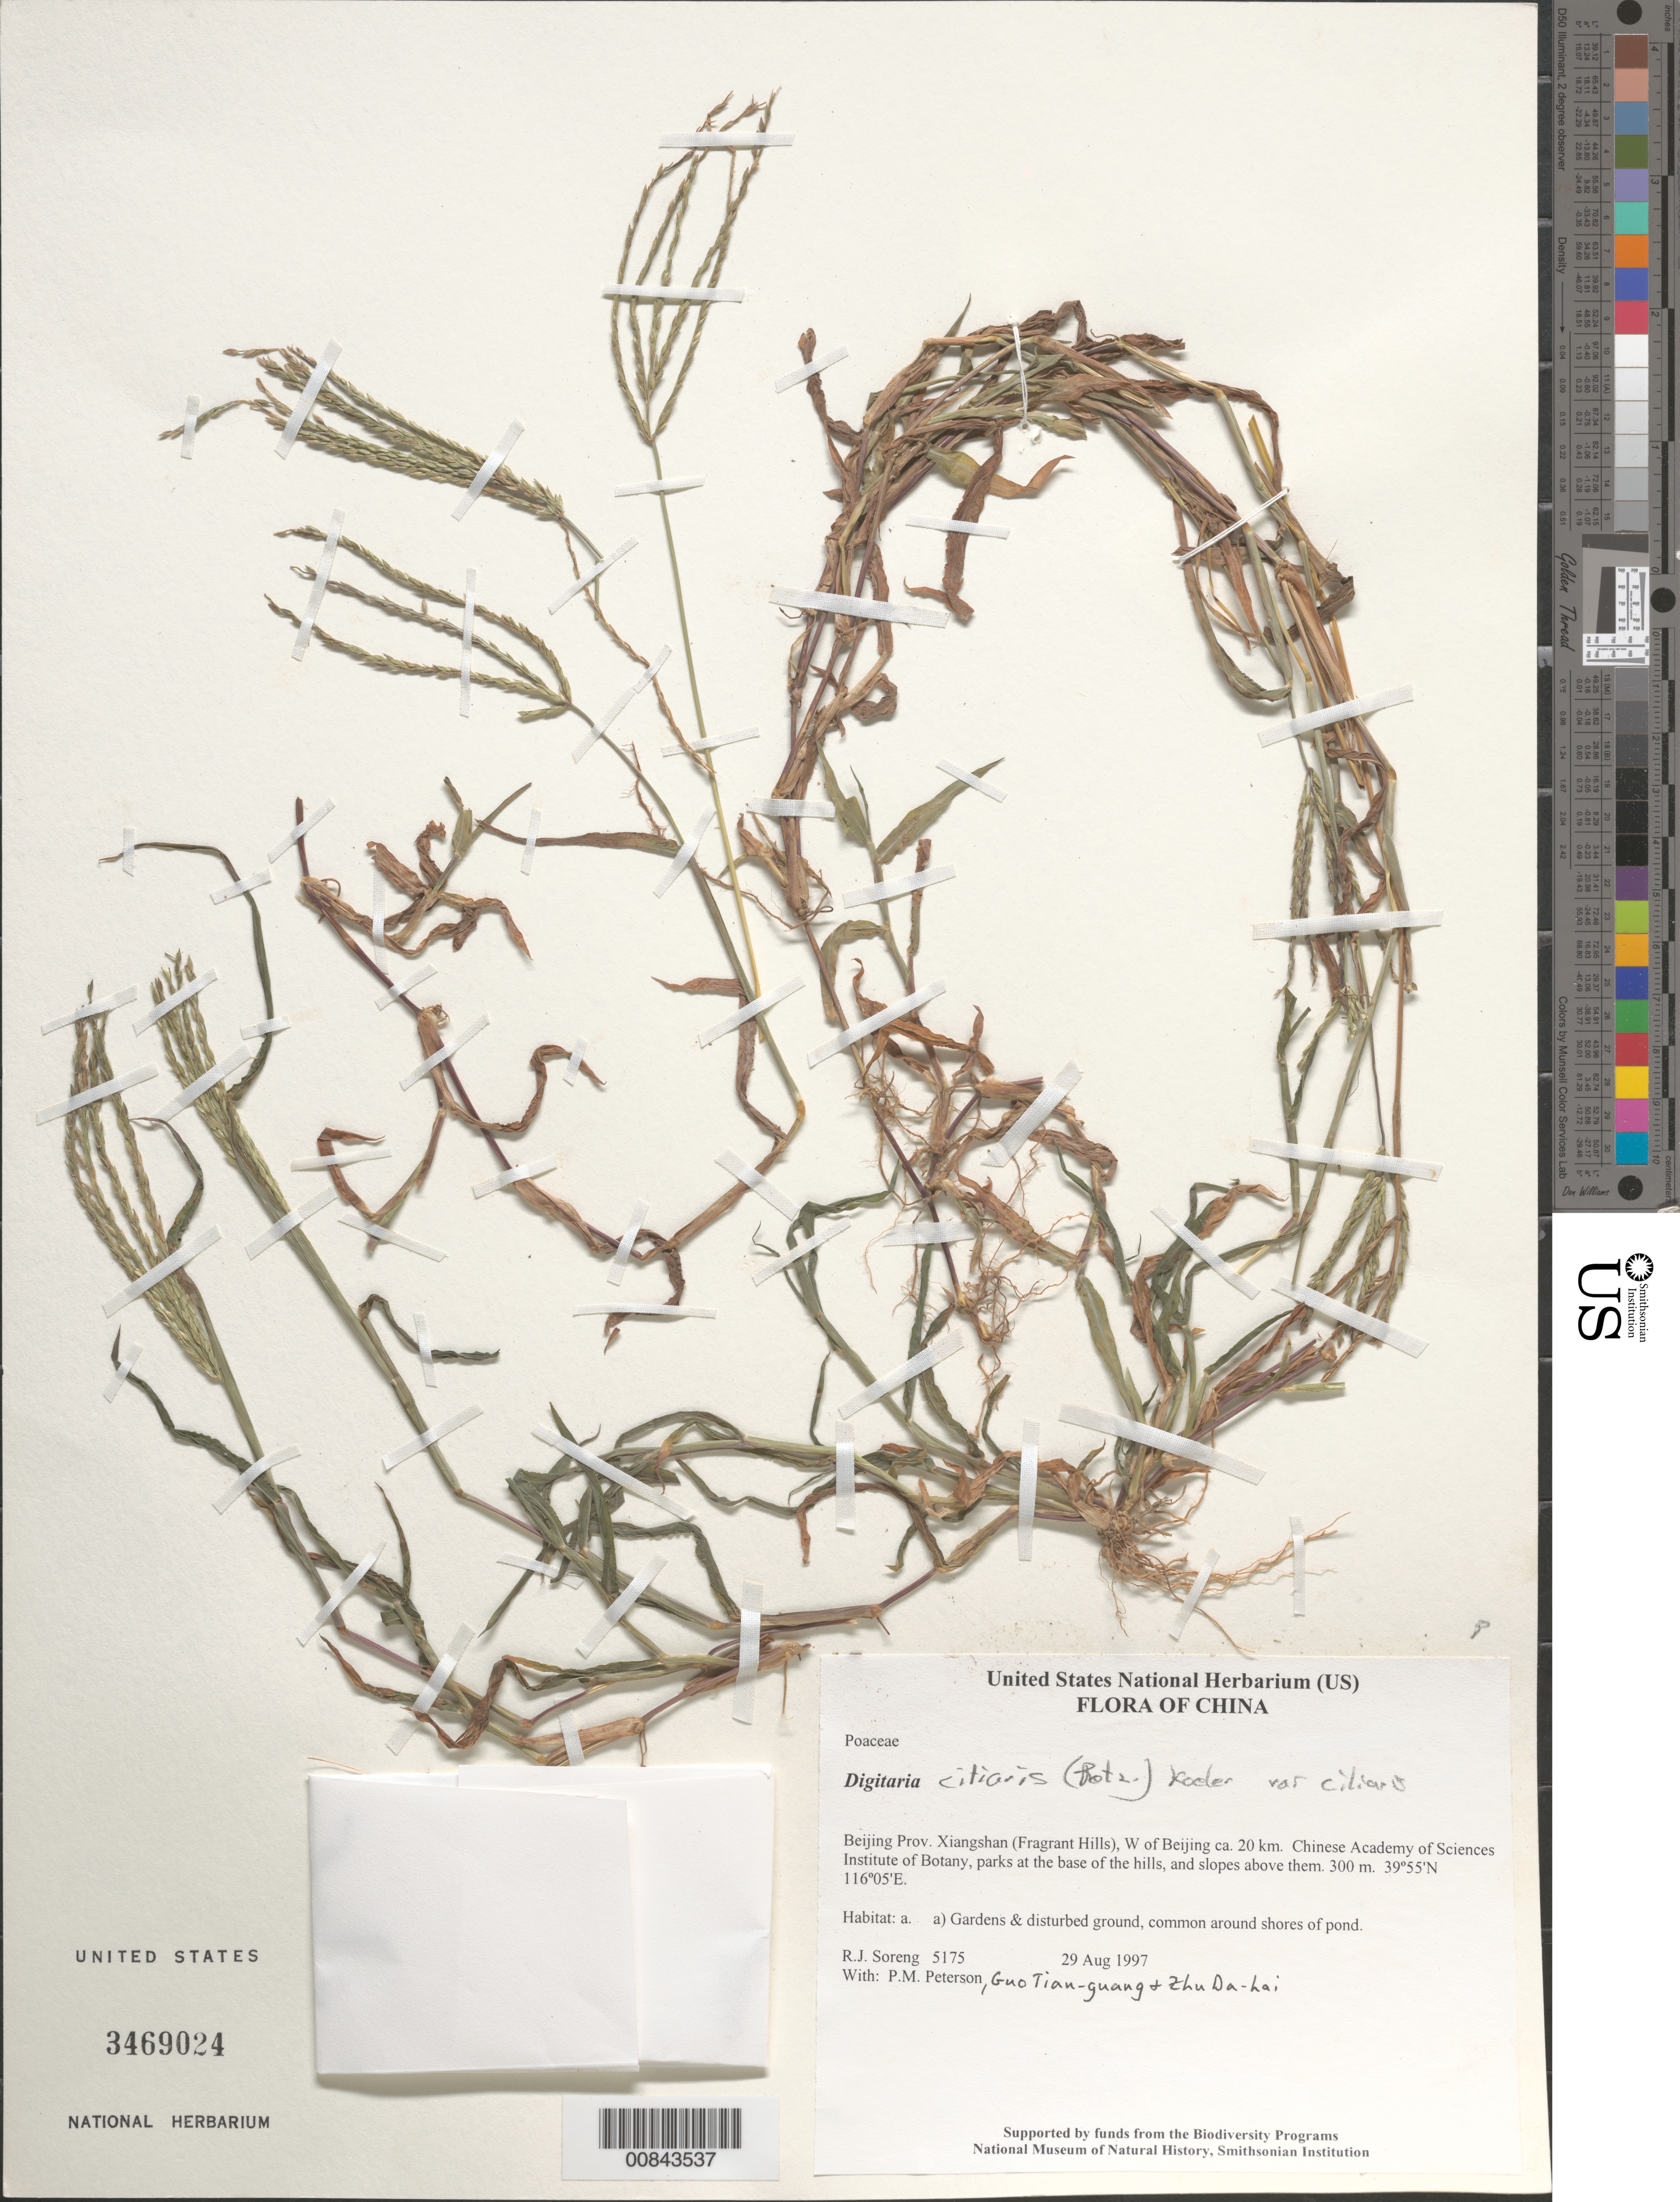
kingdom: Plantae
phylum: Tracheophyta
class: Liliopsida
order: Poales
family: Poaceae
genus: Digitaria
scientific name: Digitaria ciliaris var. ciliaris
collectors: R. J. Soreng, P. M. Peterson & Zhu Da-hai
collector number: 5175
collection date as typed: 29 Aug 1997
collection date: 1997-08-29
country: China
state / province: Beijing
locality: Xiangshan (Fragrant Hills), W of Beijing ca. 20 km Chinese Academy of Sciences Institute of Botany, parks at the base of the hills, and slopes above them.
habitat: Habitat: a. a) Gardens & disturbed ground, common around shores of pond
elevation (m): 300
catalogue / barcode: US 3469024